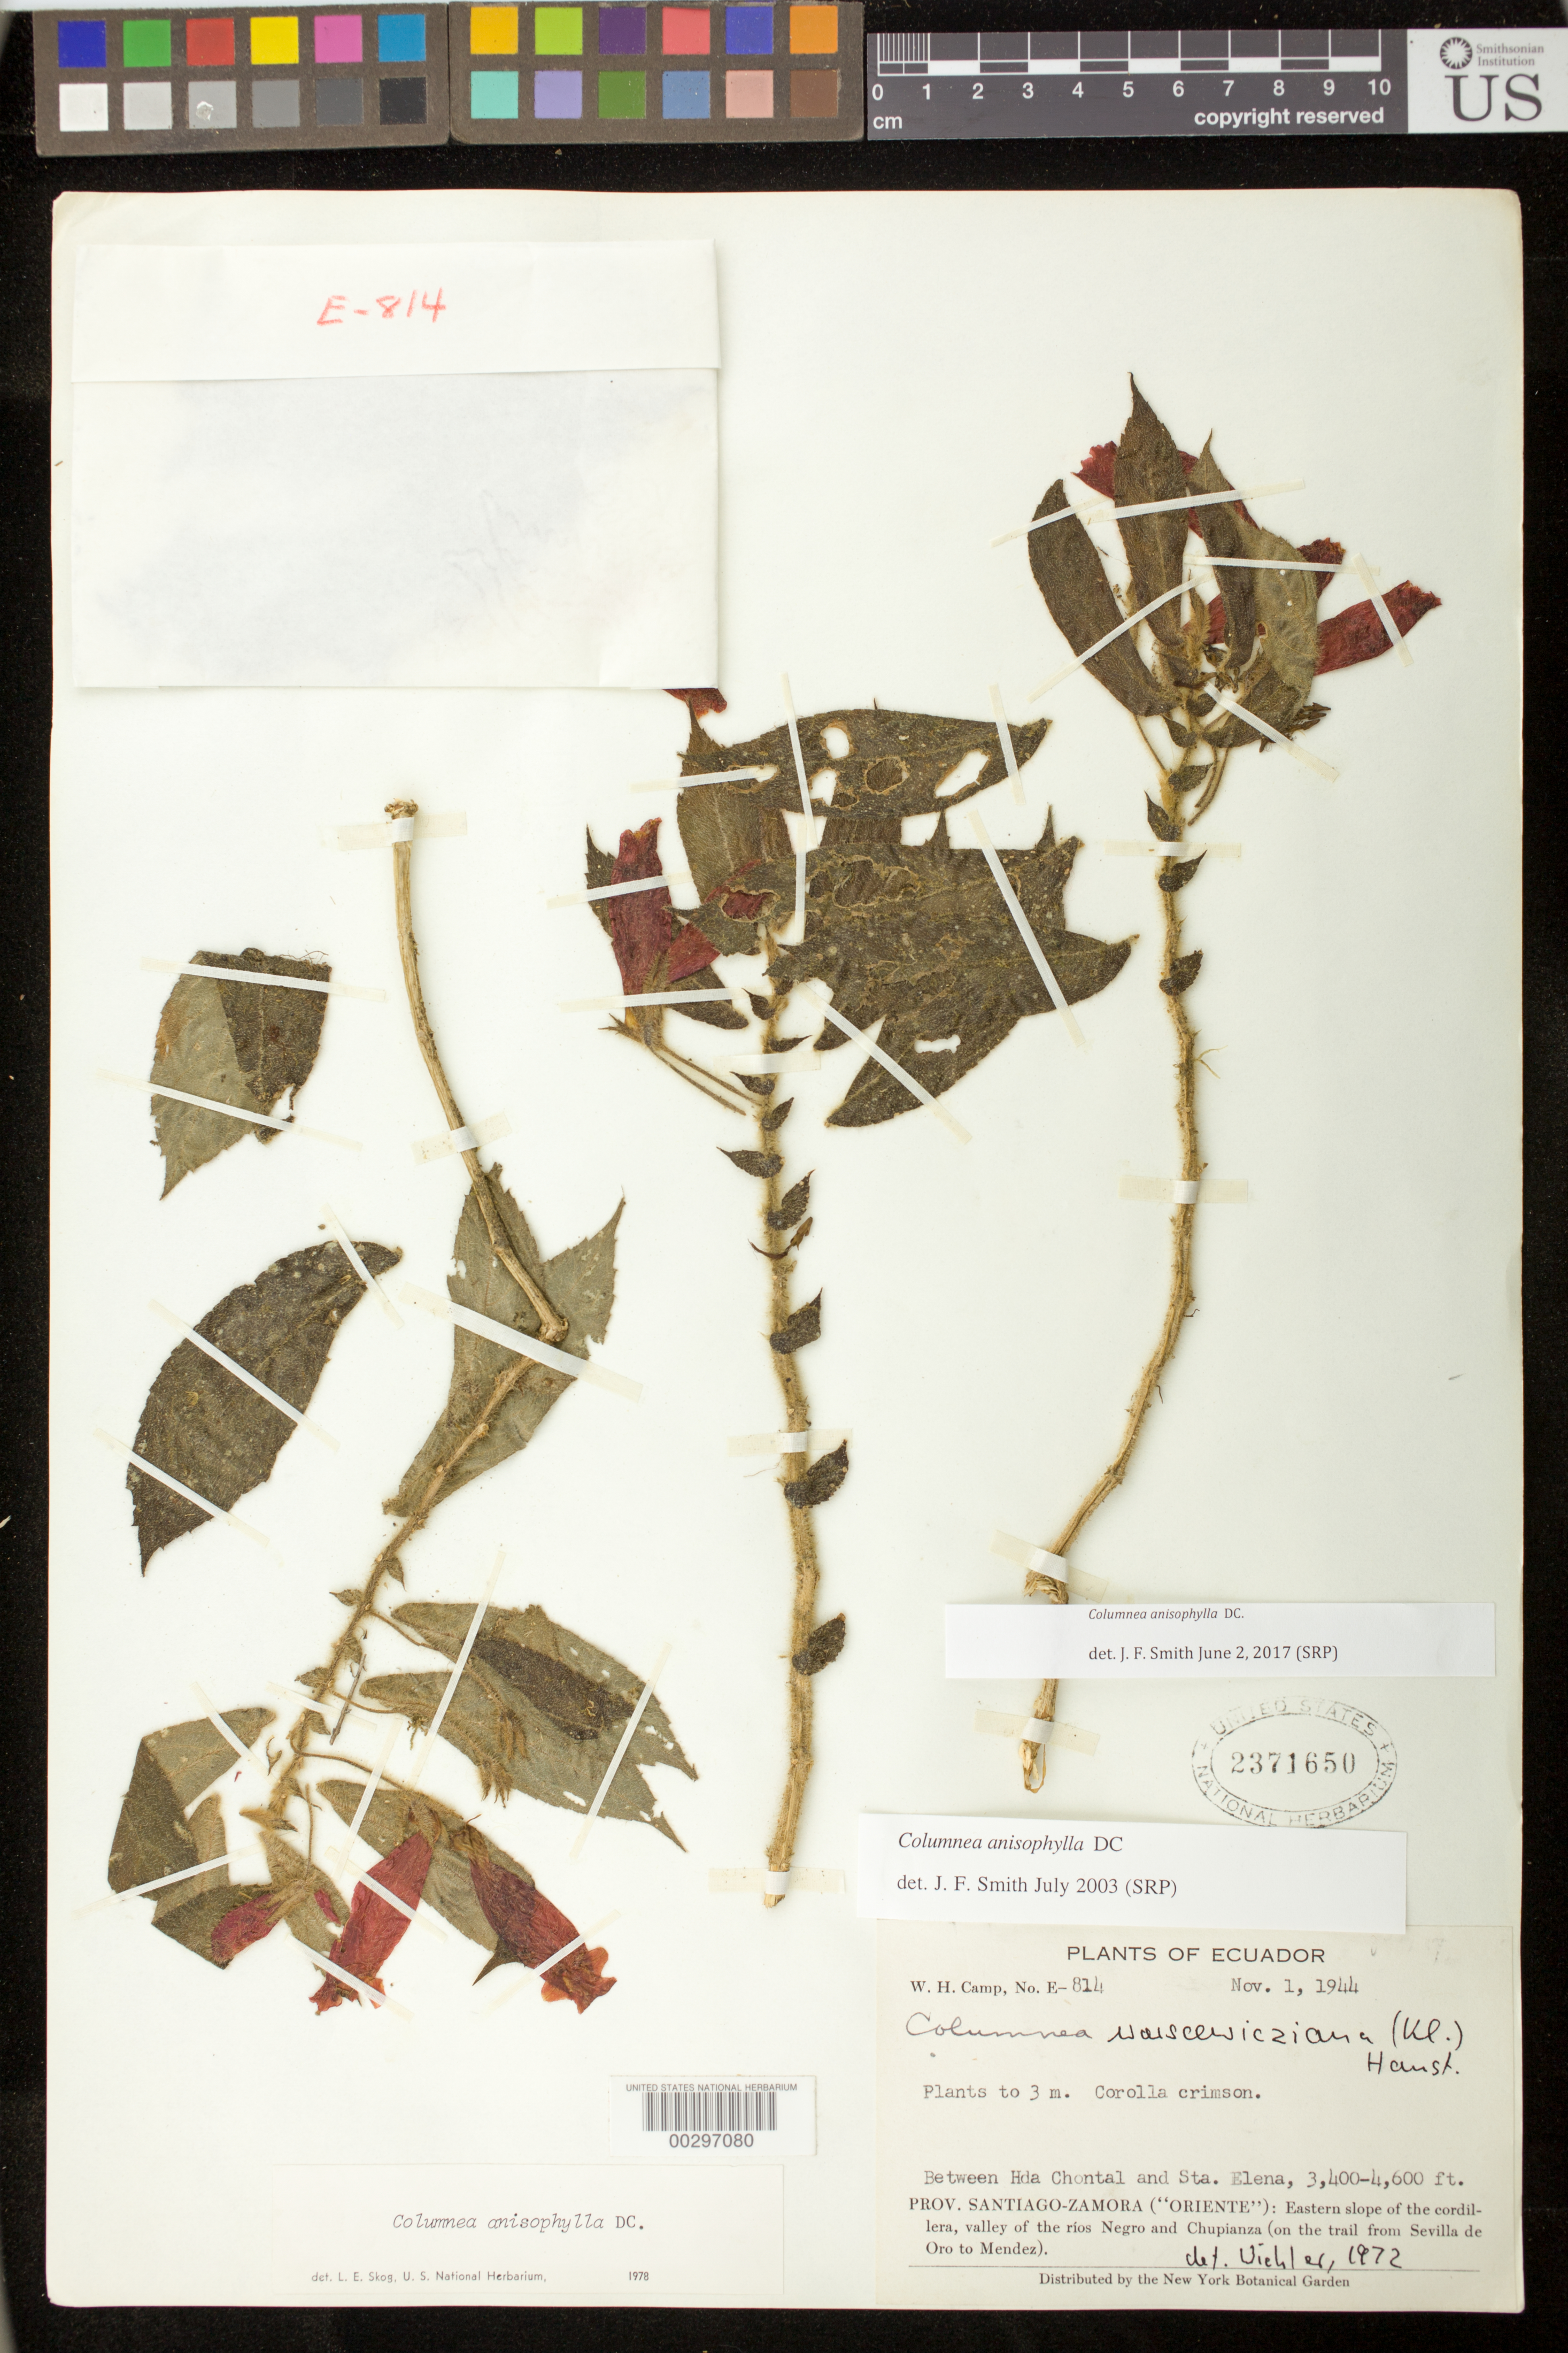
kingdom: Plantae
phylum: Tracheophyta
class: Magnoliopsida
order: Lamiales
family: Gesneriaceae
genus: Columnea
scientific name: Columnea anisophylla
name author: DC.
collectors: W. H. Camp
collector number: E- 814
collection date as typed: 01 Nov 1944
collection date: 1944-11-01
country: Ecuador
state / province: Morona-Santiago / Zamora-Chinchipe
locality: Between Hda. Chontal and Sta. Elena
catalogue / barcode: US 2371650